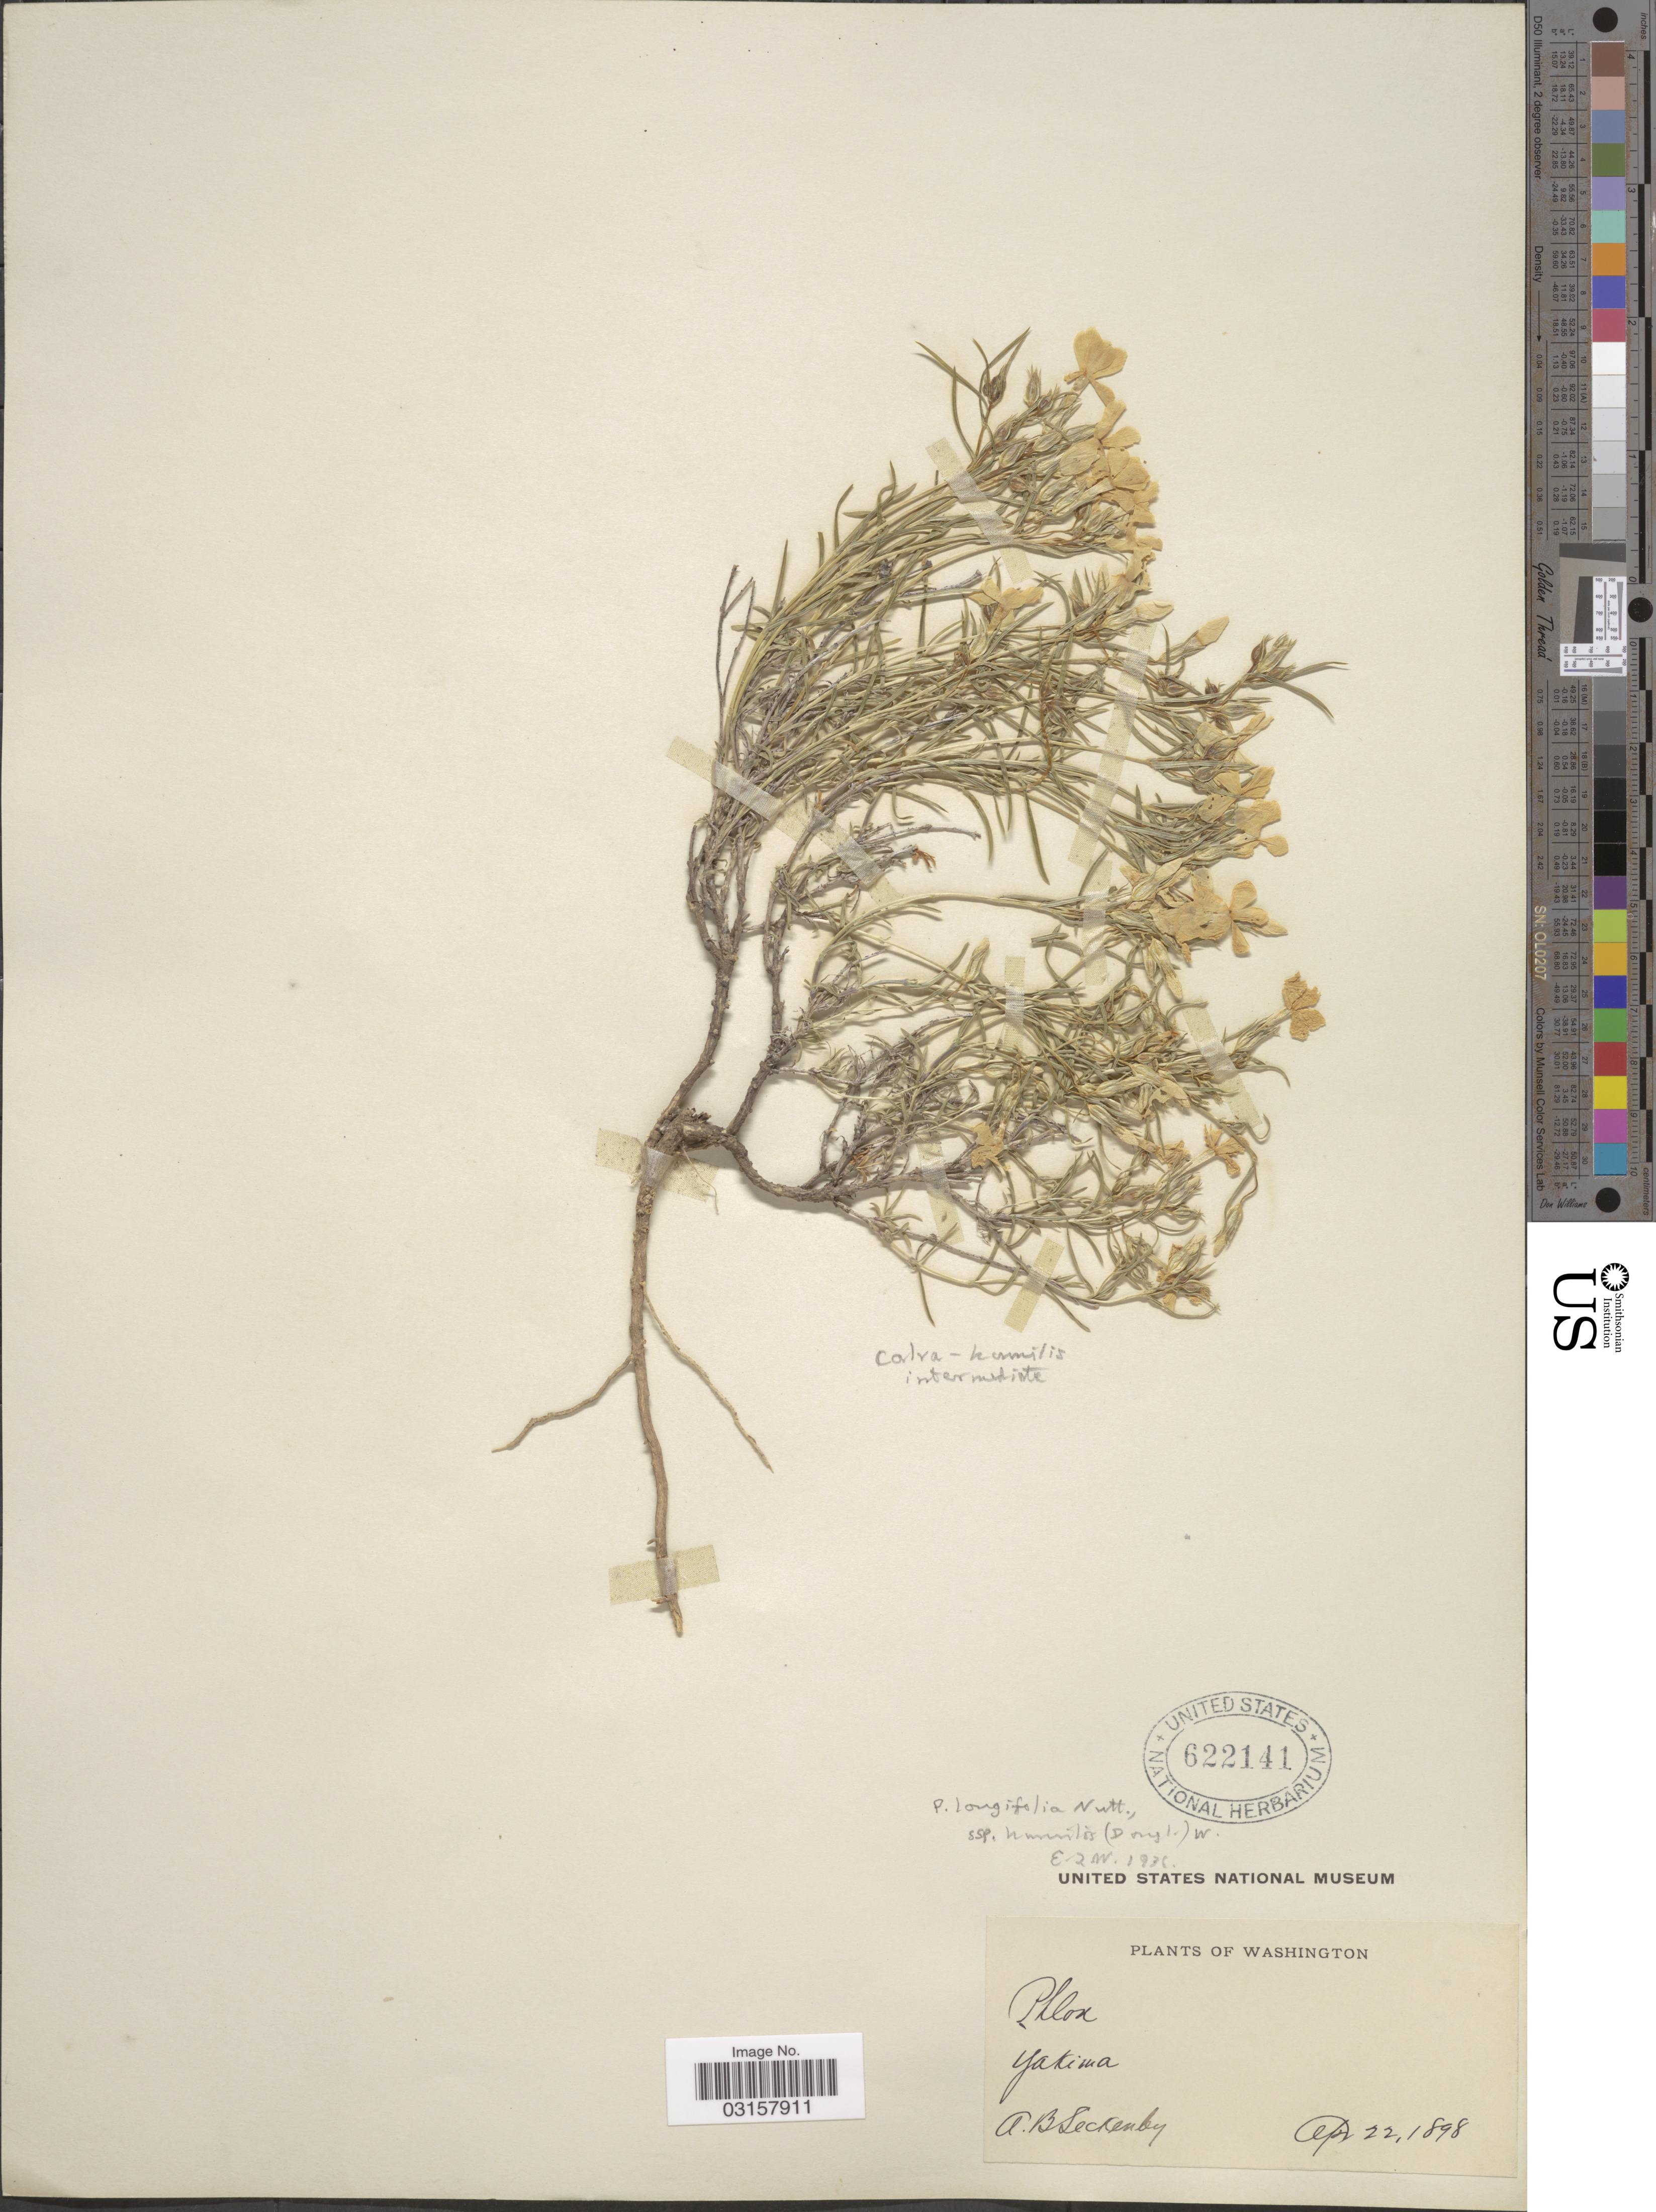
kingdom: Plantae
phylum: Tracheophyta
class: Magnoliopsida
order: Ericales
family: Polemoniaceae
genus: Phlox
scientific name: Phlox longifolia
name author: Nutt.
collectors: A. Leckenby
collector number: s,n,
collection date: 1898-04-22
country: United States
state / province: Washington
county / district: Yakima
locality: Yakima.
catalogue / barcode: US 622141